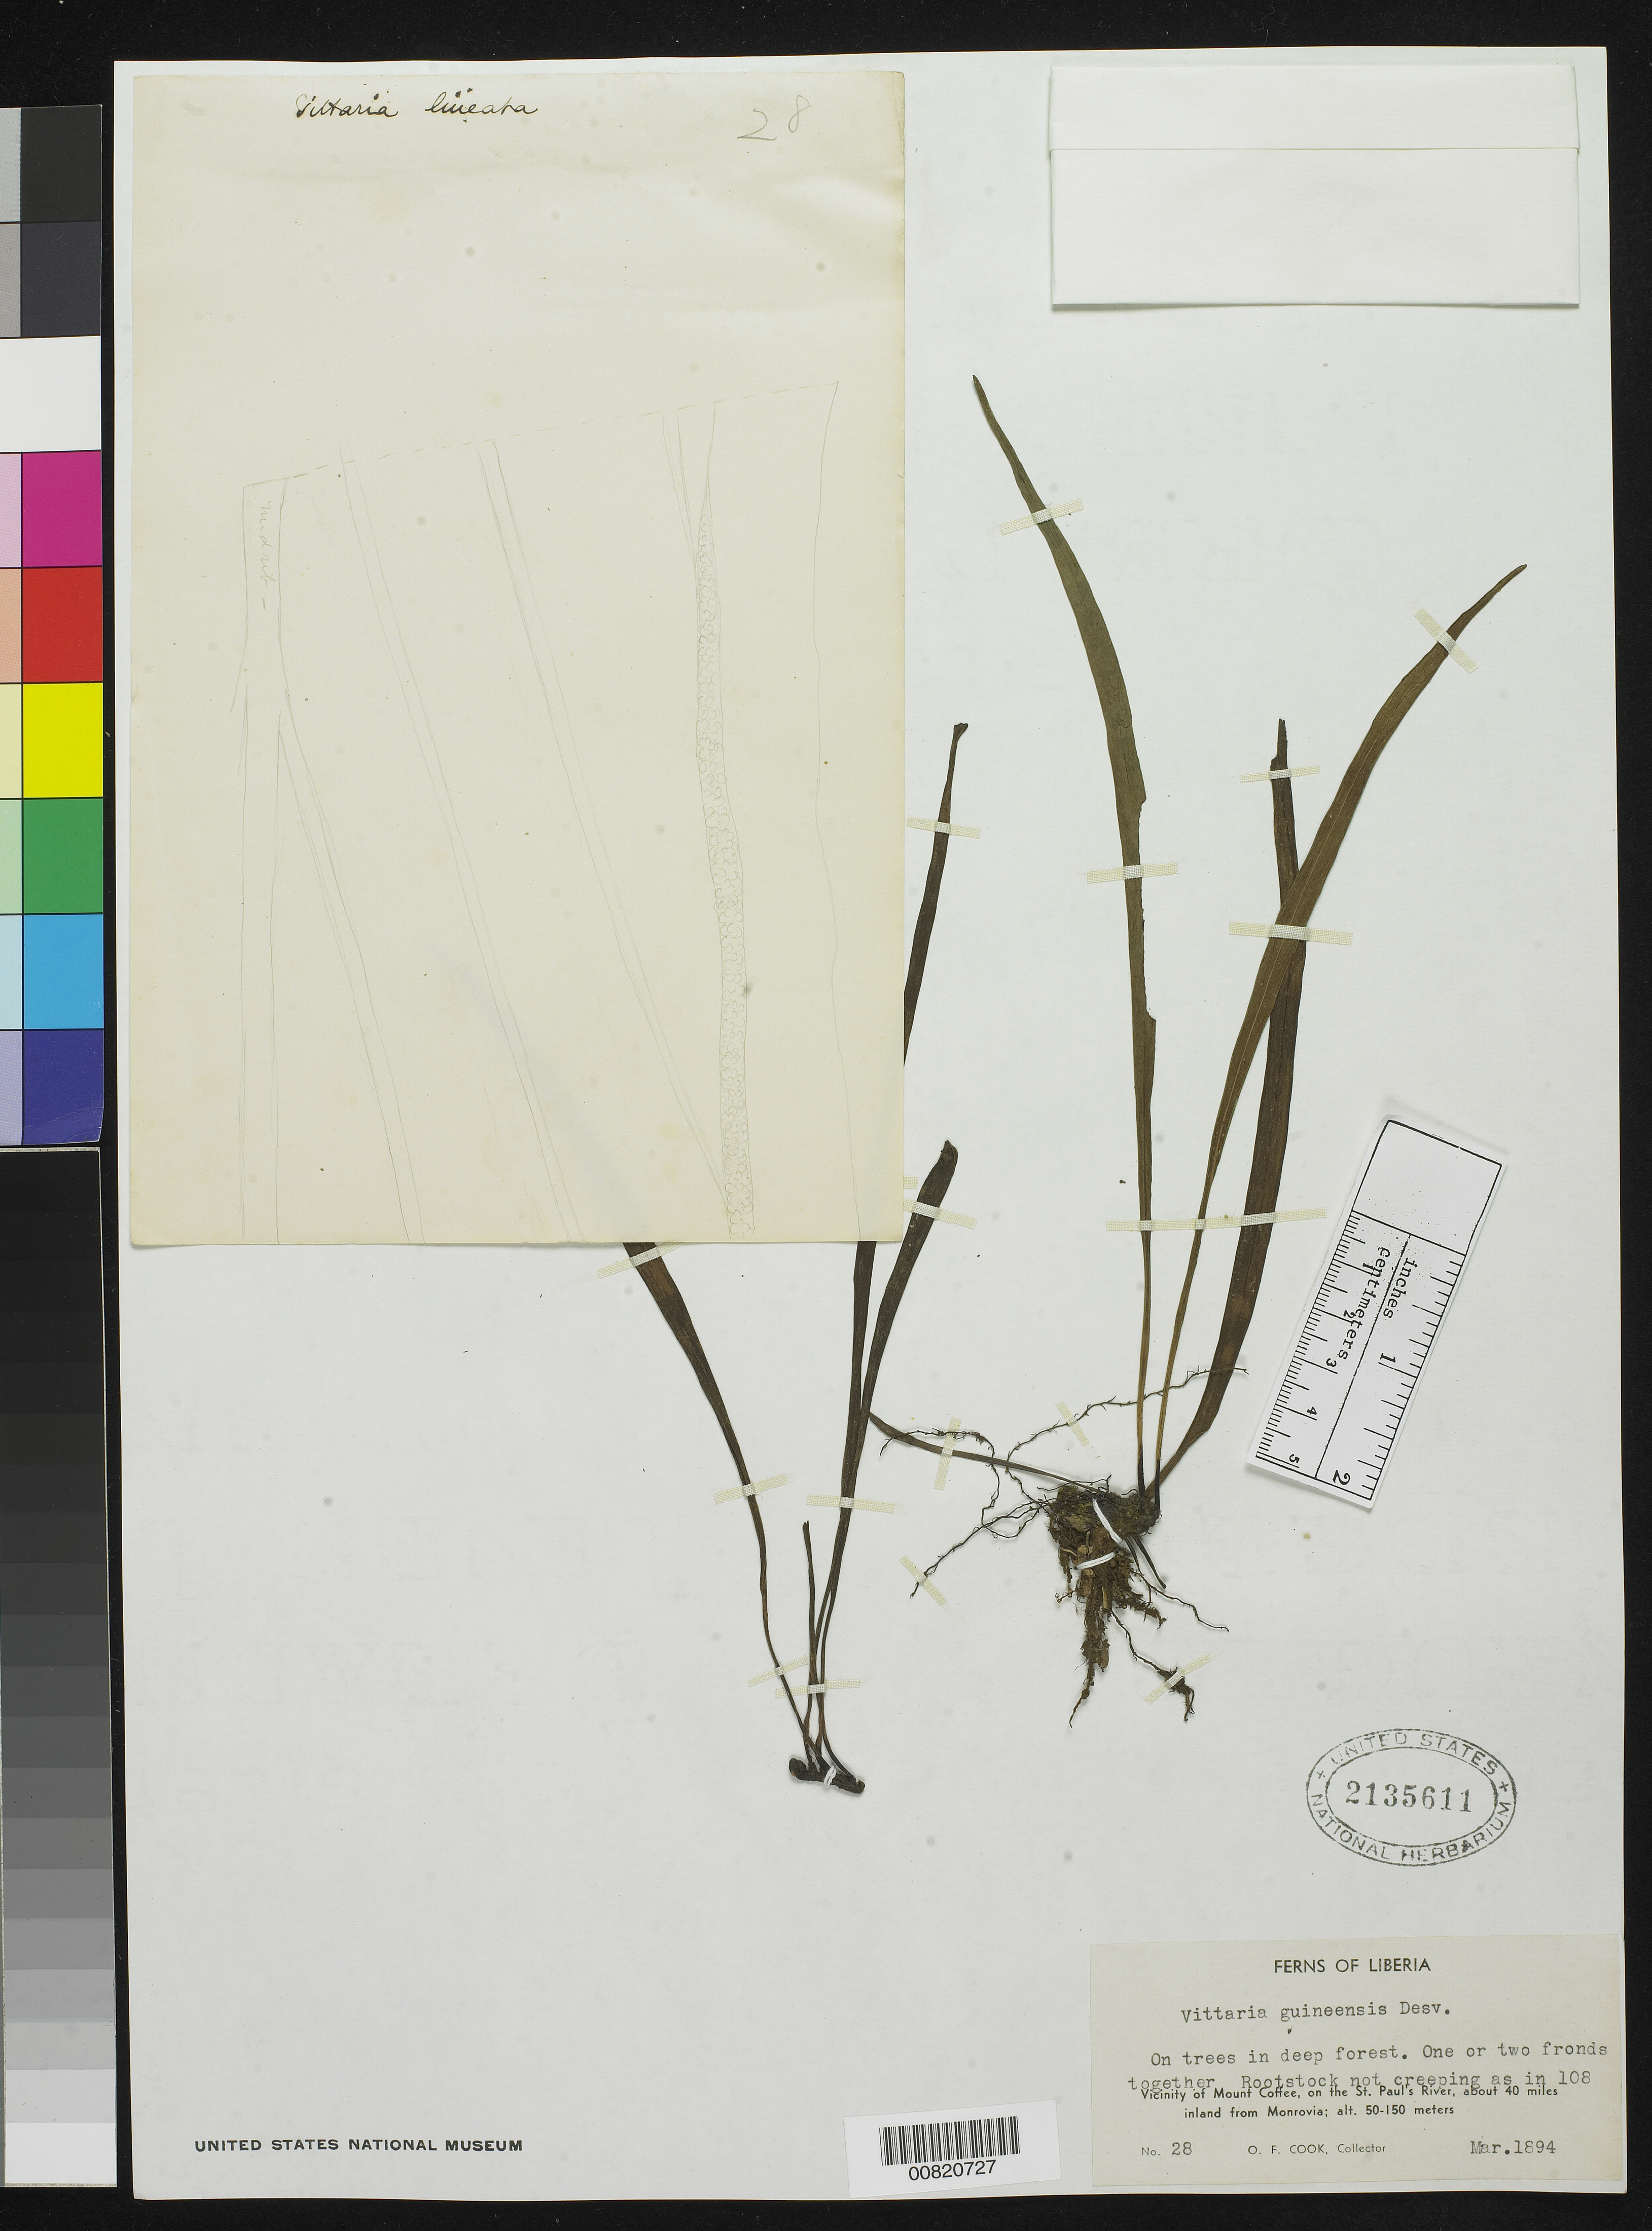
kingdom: Plantae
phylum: Tracheophyta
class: Polypodiopsida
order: Polypodiales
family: Pteridaceae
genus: Haplopteris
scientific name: Haplopteris guineensis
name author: (Desv.) E.H. Crane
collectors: O. F. Cook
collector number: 28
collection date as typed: Mar 1894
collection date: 1894-03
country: Liberia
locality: Vicinity of Mount Coffee, on the St. Paul's River, about 40 miles inland from Monrovia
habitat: Forest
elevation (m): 50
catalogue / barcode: US 2135611